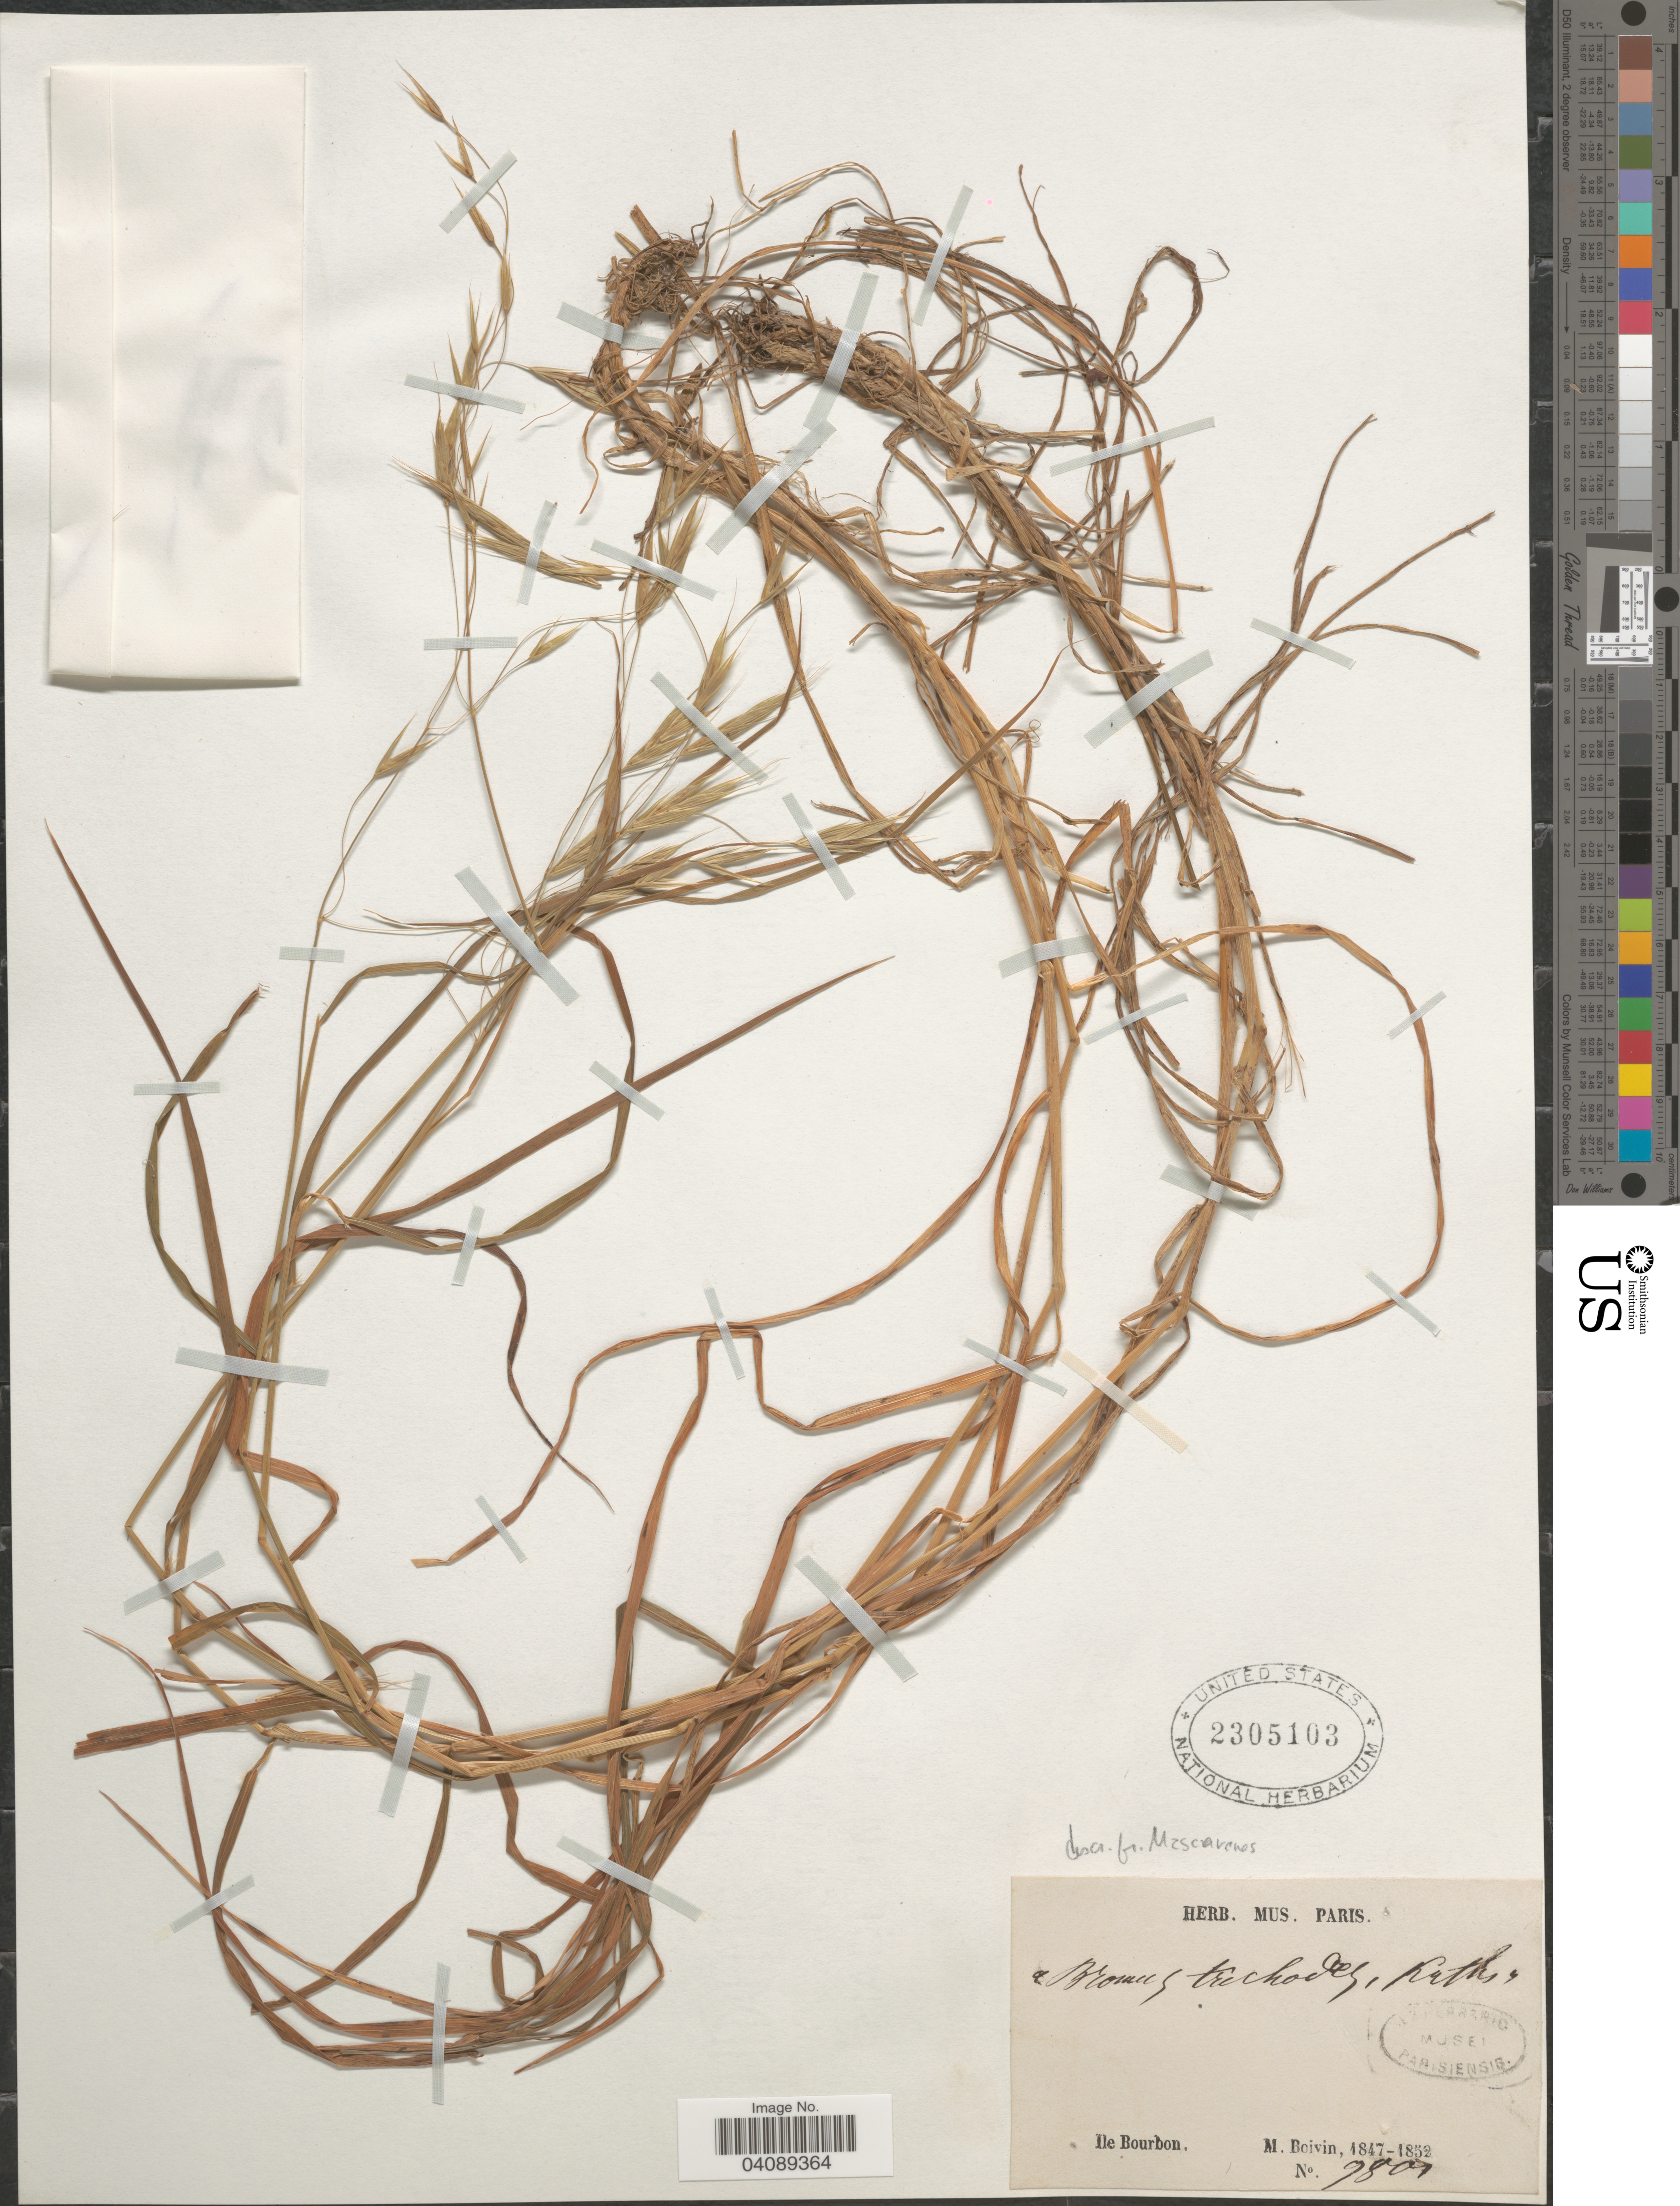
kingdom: Plantae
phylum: Tracheophyta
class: Liliopsida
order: Poales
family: Poaceae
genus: Bromus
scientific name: Bromus sp.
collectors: M. Boivin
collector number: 7801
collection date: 1847/1852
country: Réunion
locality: Ile Bourbon [Réunion].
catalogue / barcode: US 2305103